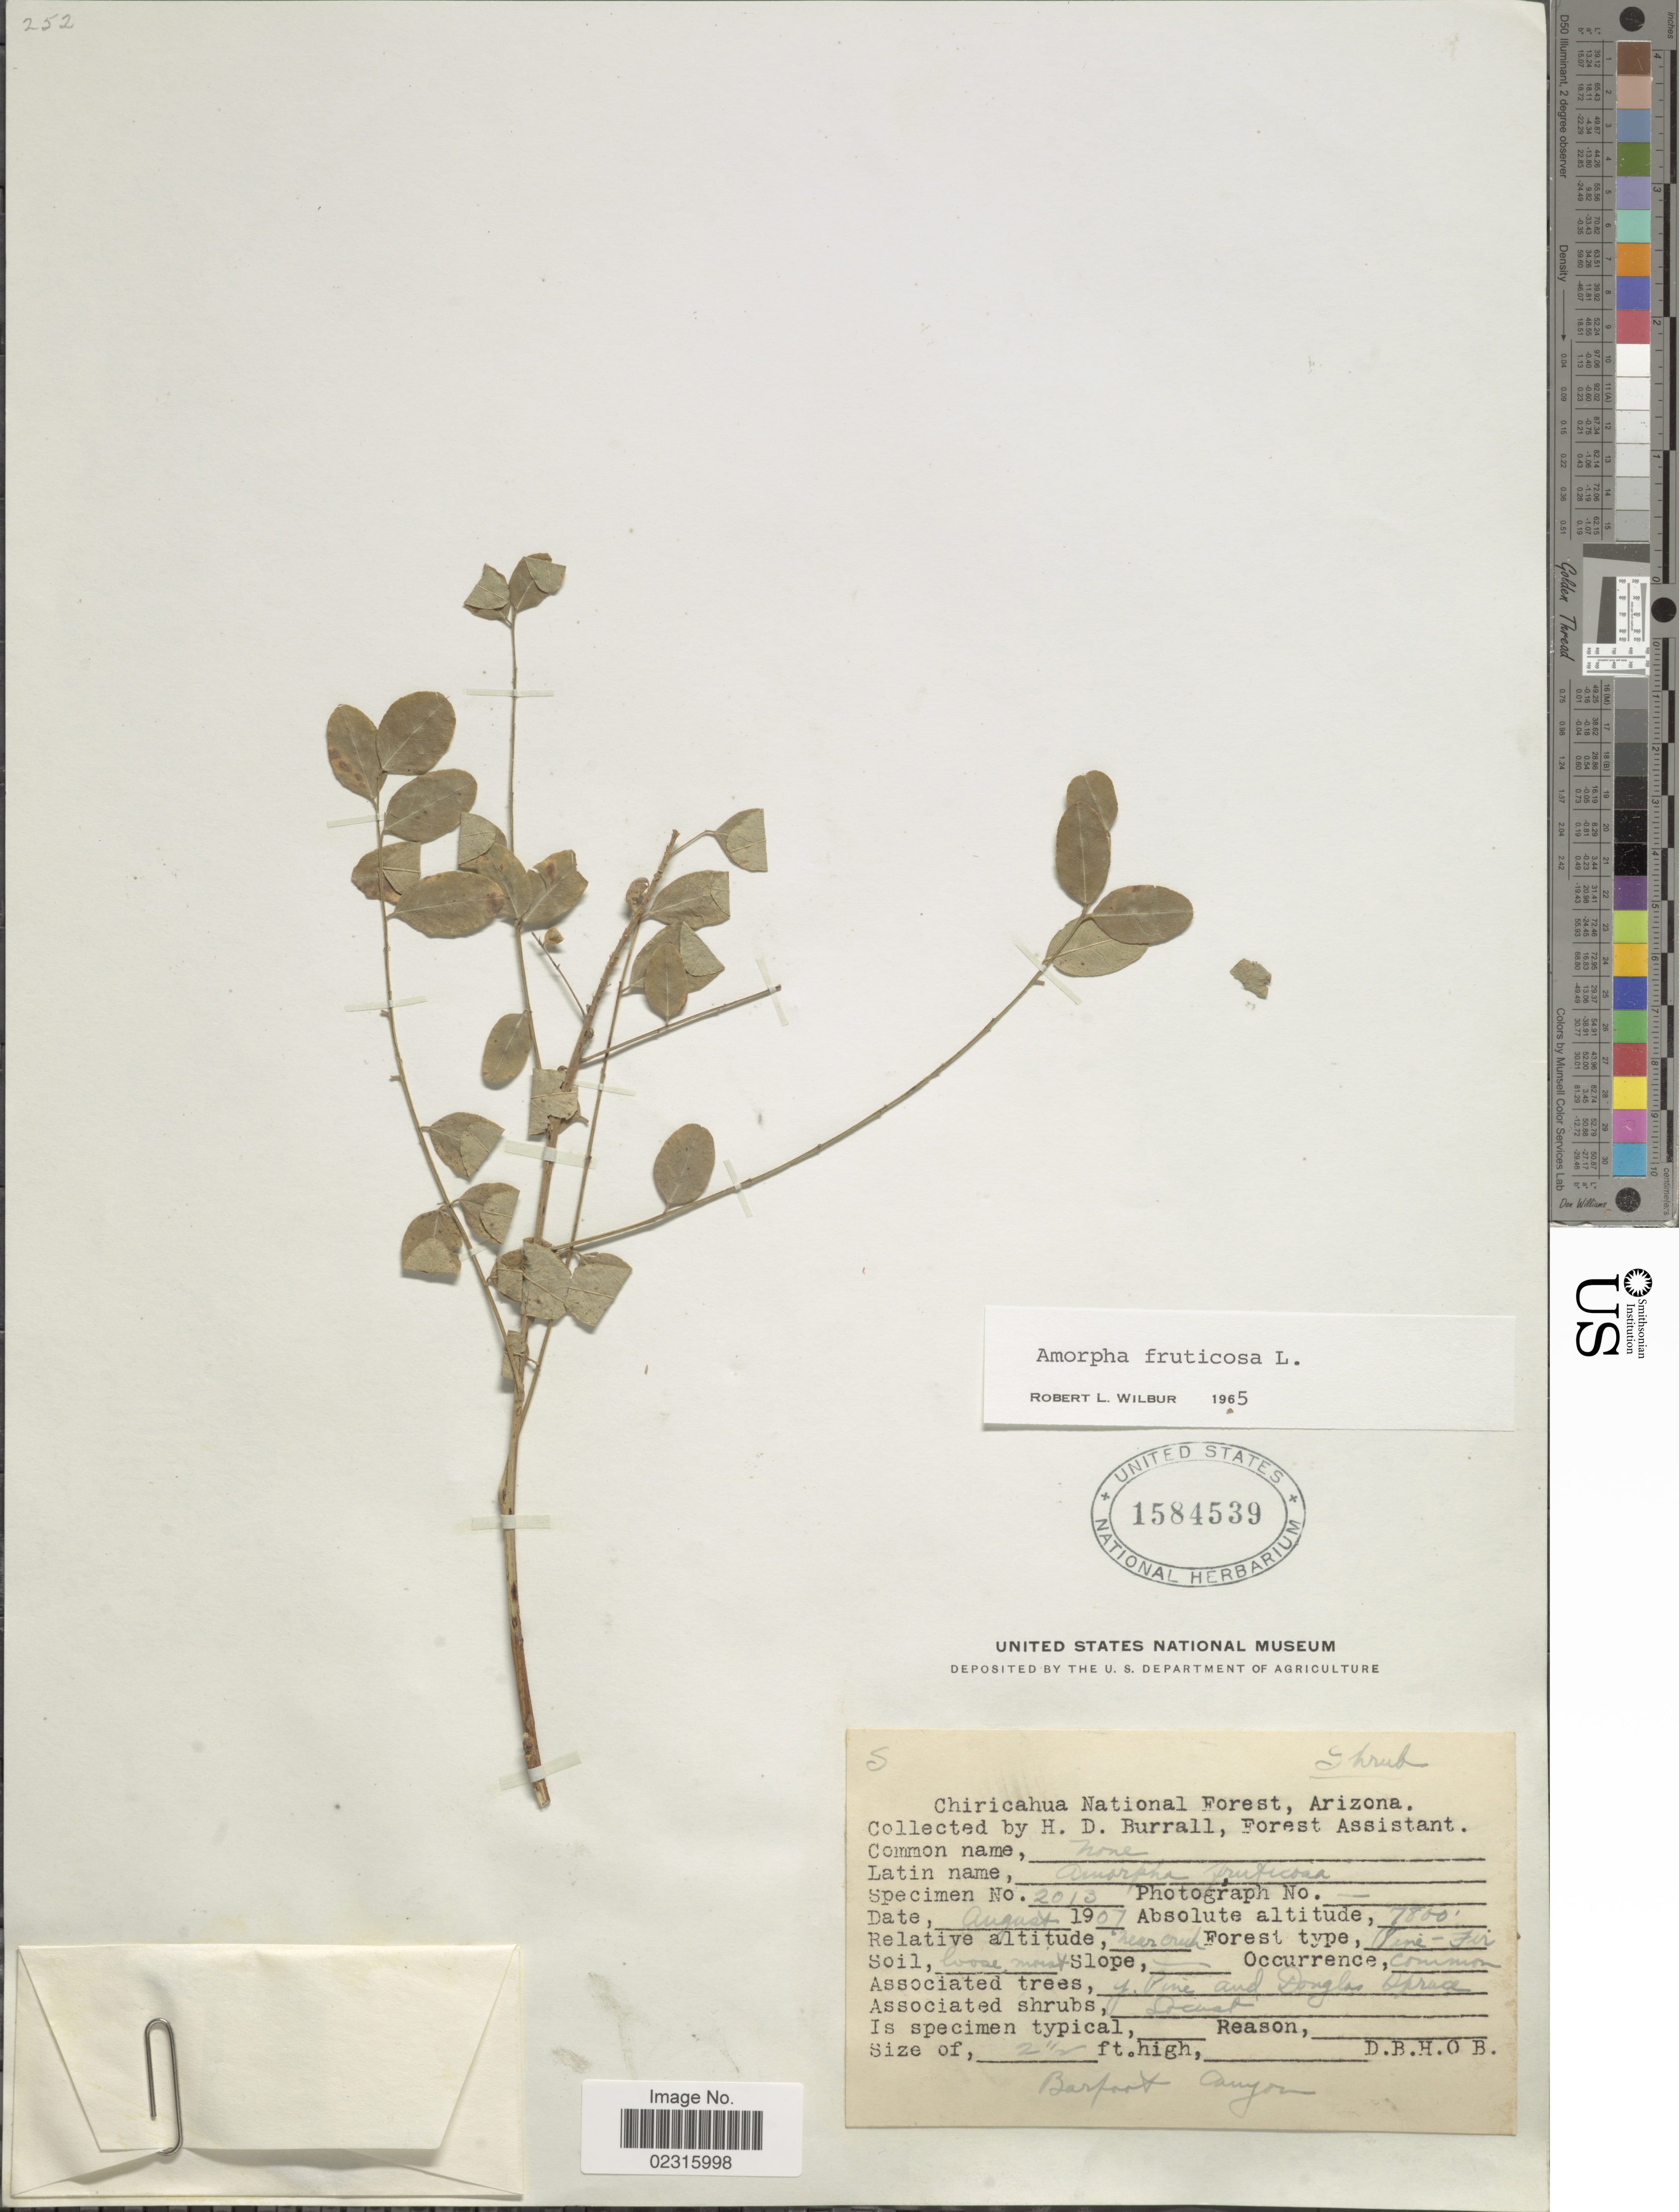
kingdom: Plantae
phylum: Tracheophyta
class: Magnoliopsida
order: Fabales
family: Fabaceae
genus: Amorpha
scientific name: Amorpha fruticosa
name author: L.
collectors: H. Burrall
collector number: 2013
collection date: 1907-08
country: United States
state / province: Arizona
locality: Chiricahua National Forest, Barfoot Canyon.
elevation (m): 2377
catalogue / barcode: US 1584539